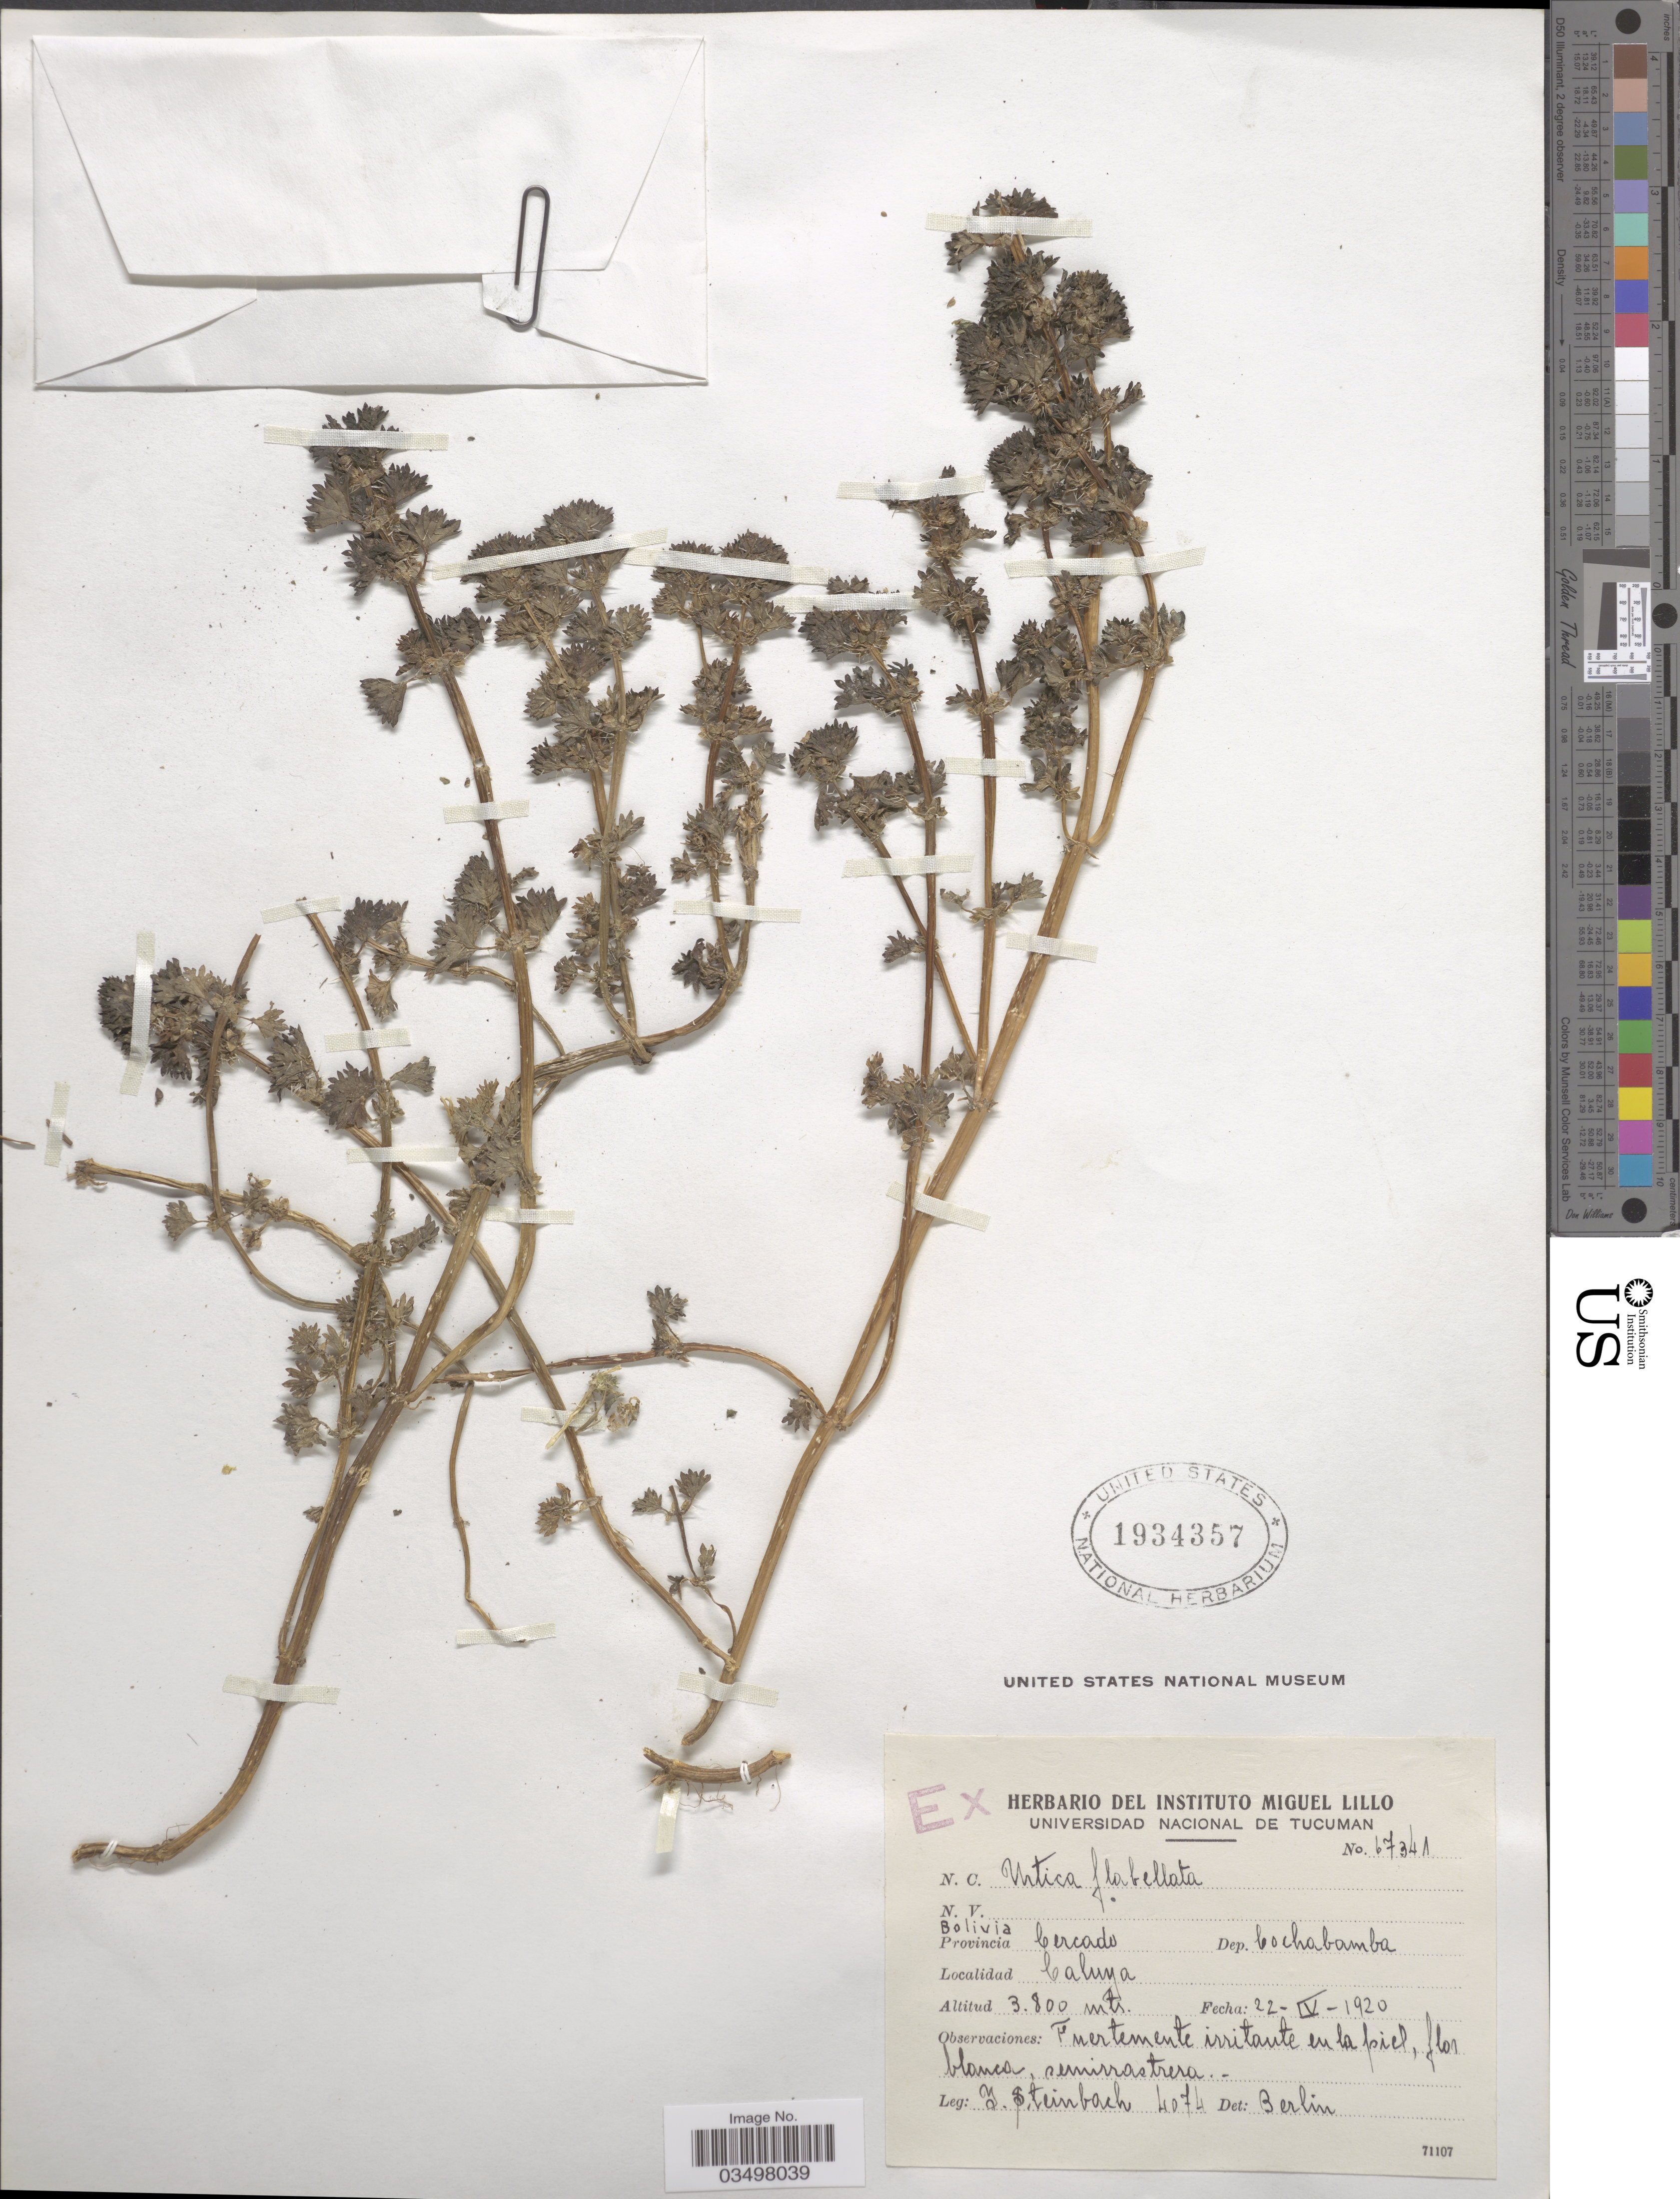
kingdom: Plantae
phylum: Tracheophyta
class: Magnoliopsida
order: Rosales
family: Urticaceae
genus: Urtica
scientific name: Urtica flabellata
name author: Kunth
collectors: J. Steinbach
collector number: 4074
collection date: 1920-04-22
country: Bolivia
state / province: Cochabamba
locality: Provincia Cercado. Dep. Cochabamba. Caluya.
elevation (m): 3800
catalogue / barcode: US 1934357